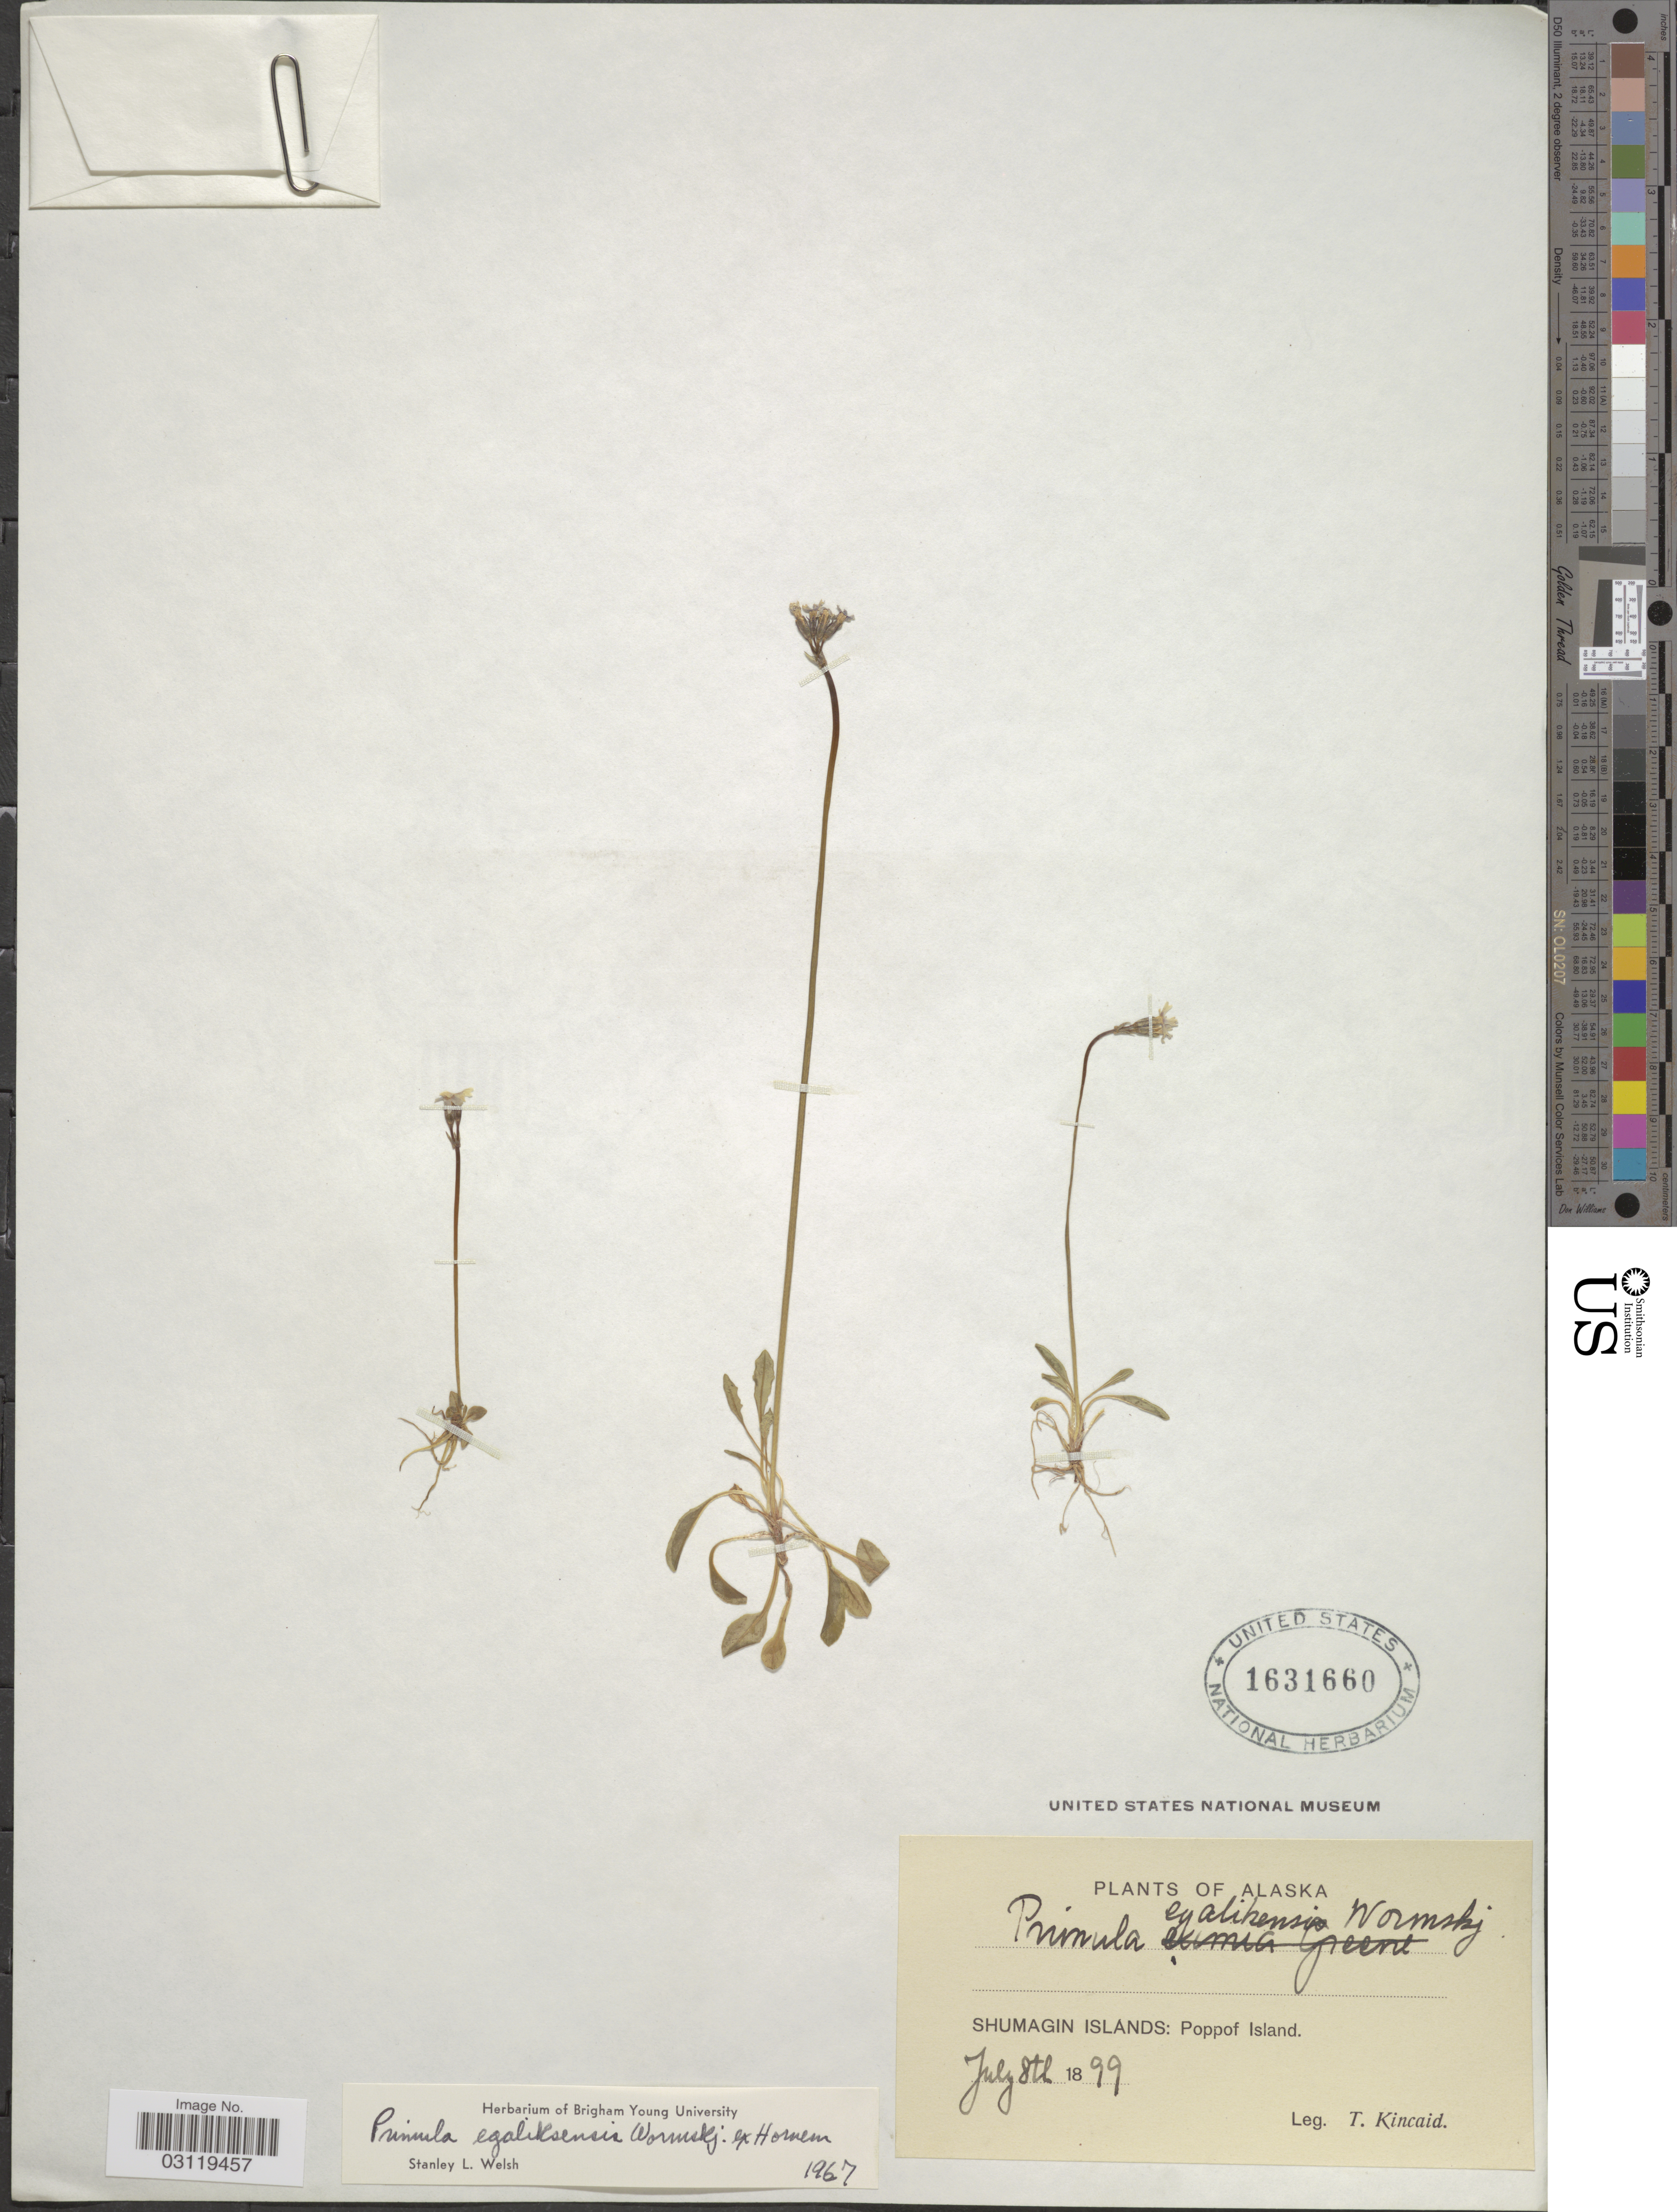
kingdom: Plantae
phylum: Tracheophyta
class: Magnoliopsida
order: Ericales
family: Primulaceae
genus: Primula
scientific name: Primula egaliksensis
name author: Wormsk.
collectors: T. C. Kincaid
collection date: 1899-07-08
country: United States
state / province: Alaska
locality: Shumagin Islands: Poppof Island.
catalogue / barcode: US 1631660